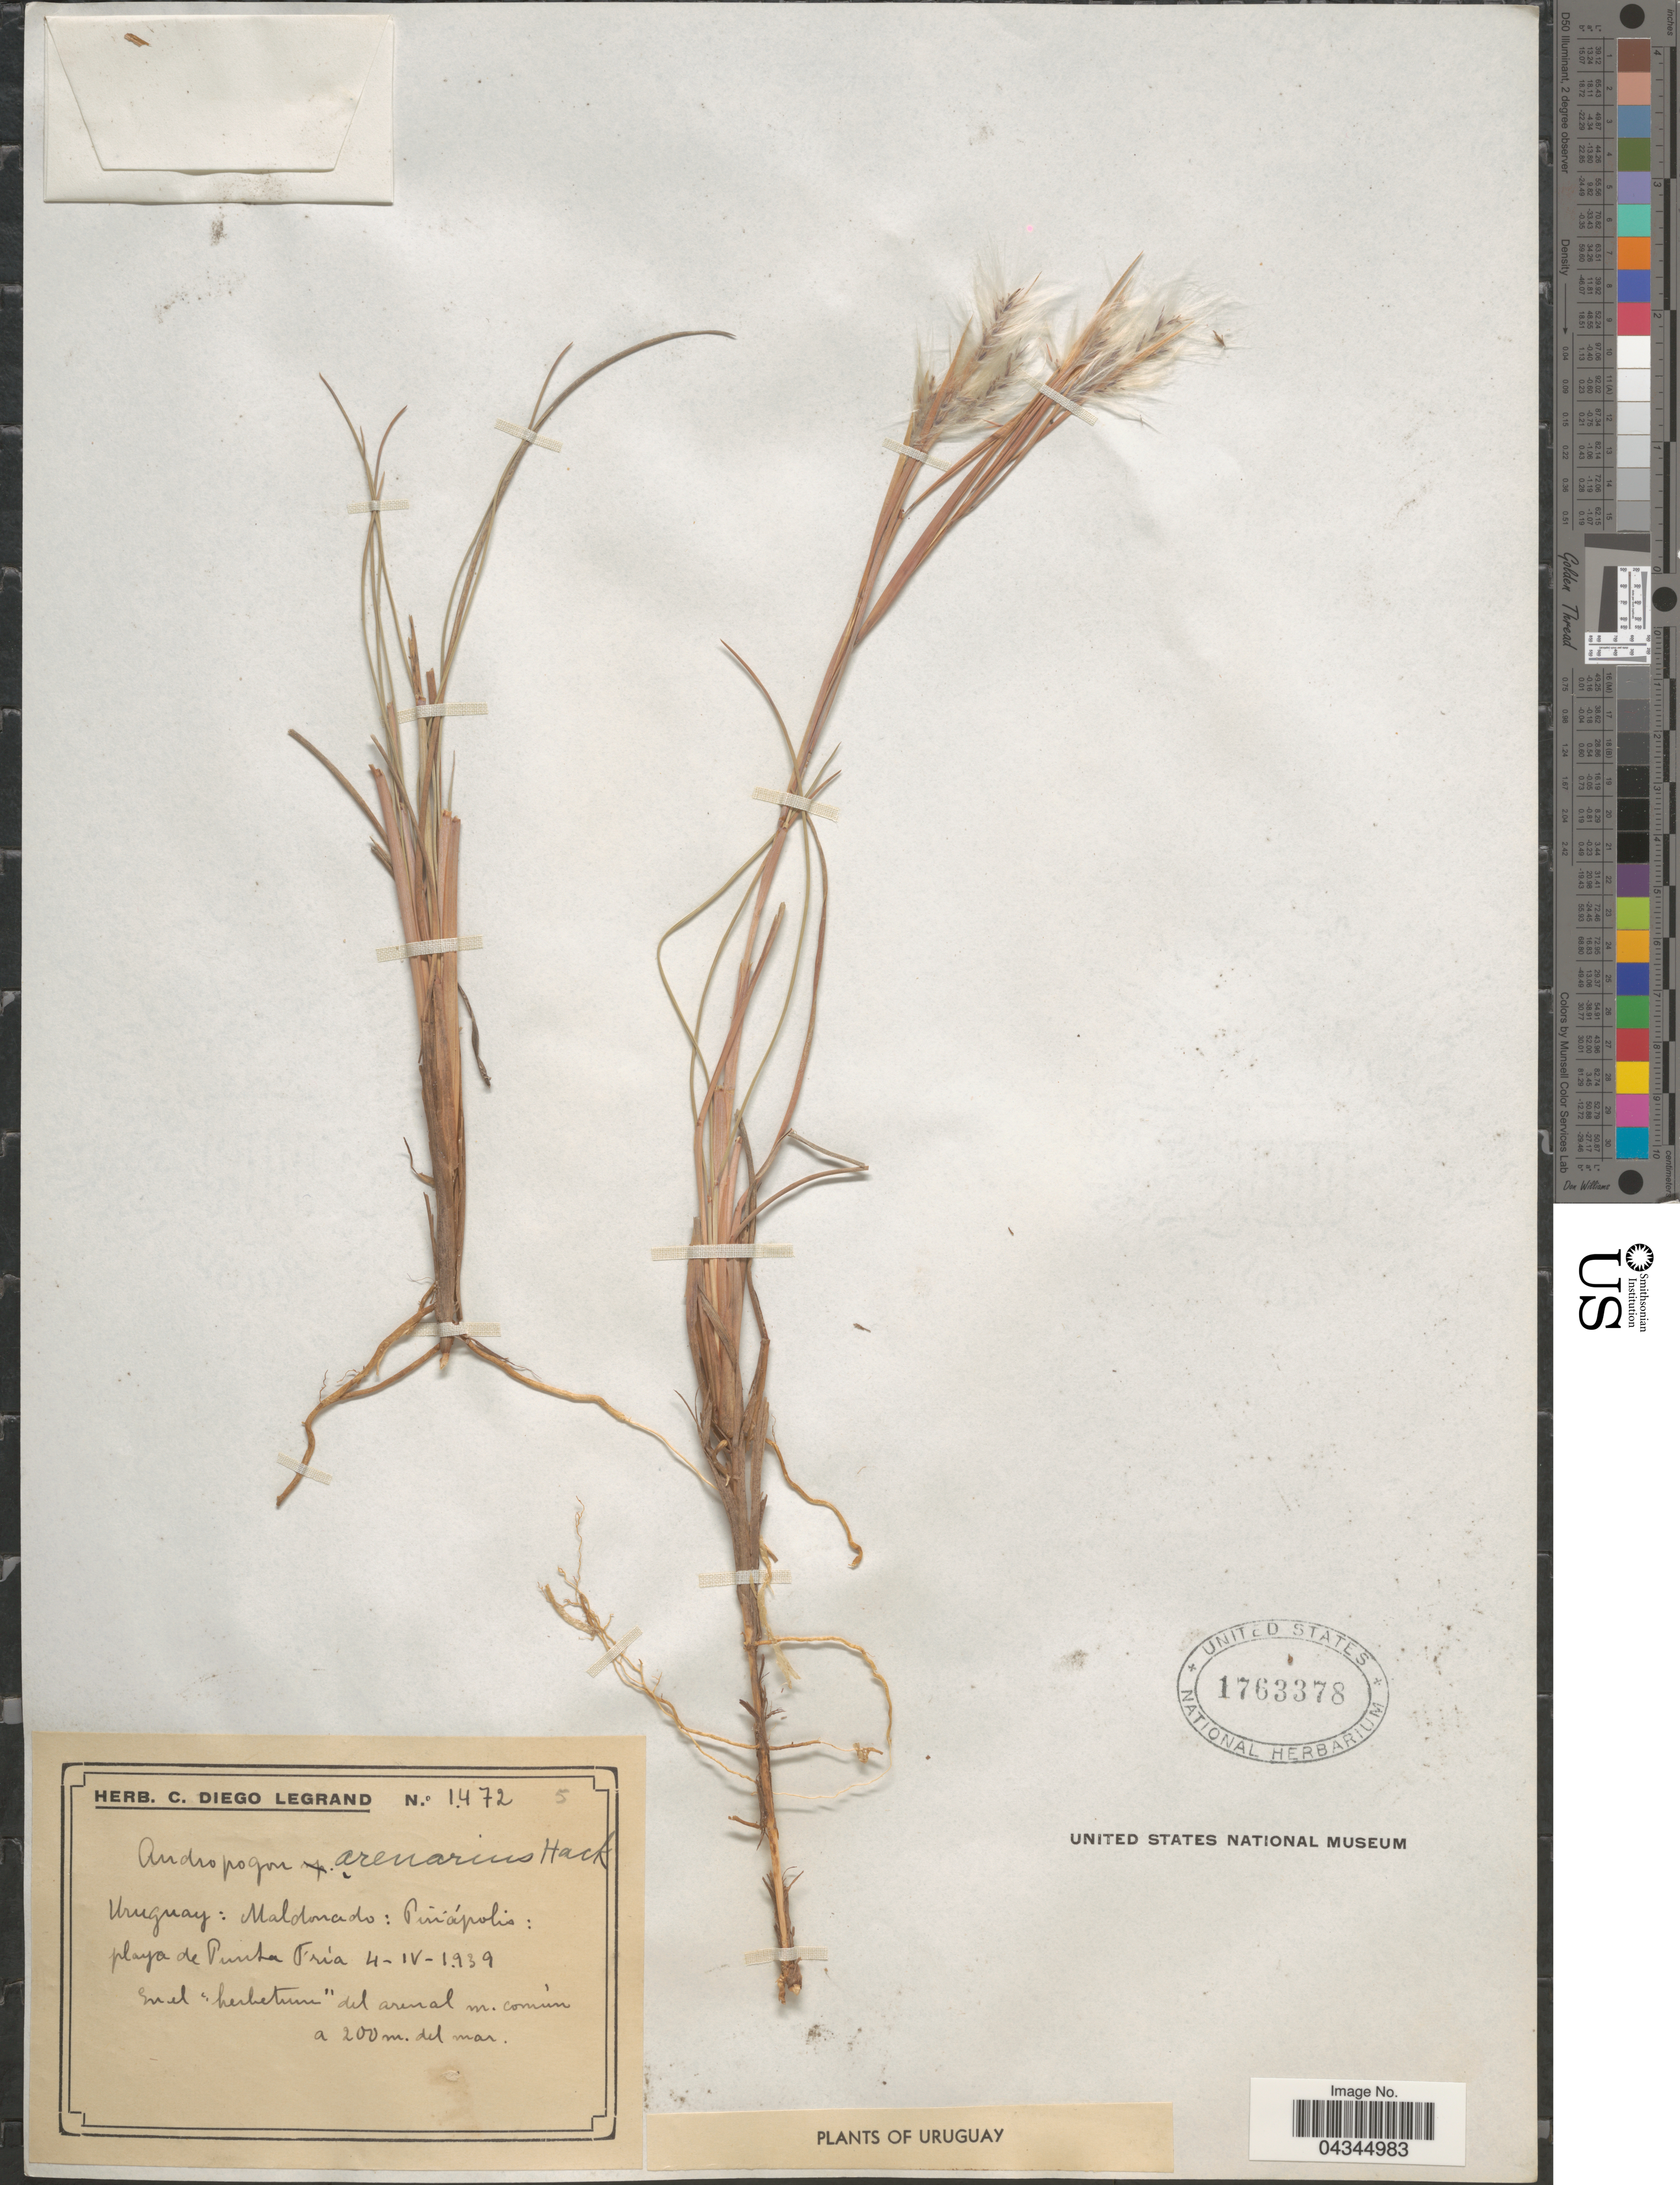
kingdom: Plantae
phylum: Tracheophyta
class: Liliopsida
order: Poales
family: Poaceae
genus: Andropogon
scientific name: Andropogon arenarius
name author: Hack.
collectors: ex herb. C. Diego Legrand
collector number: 1472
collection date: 1939-04-04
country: Uruguay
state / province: Maldonado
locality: Piriápolis: playa de Punta Fría.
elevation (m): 200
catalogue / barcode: US 1763378